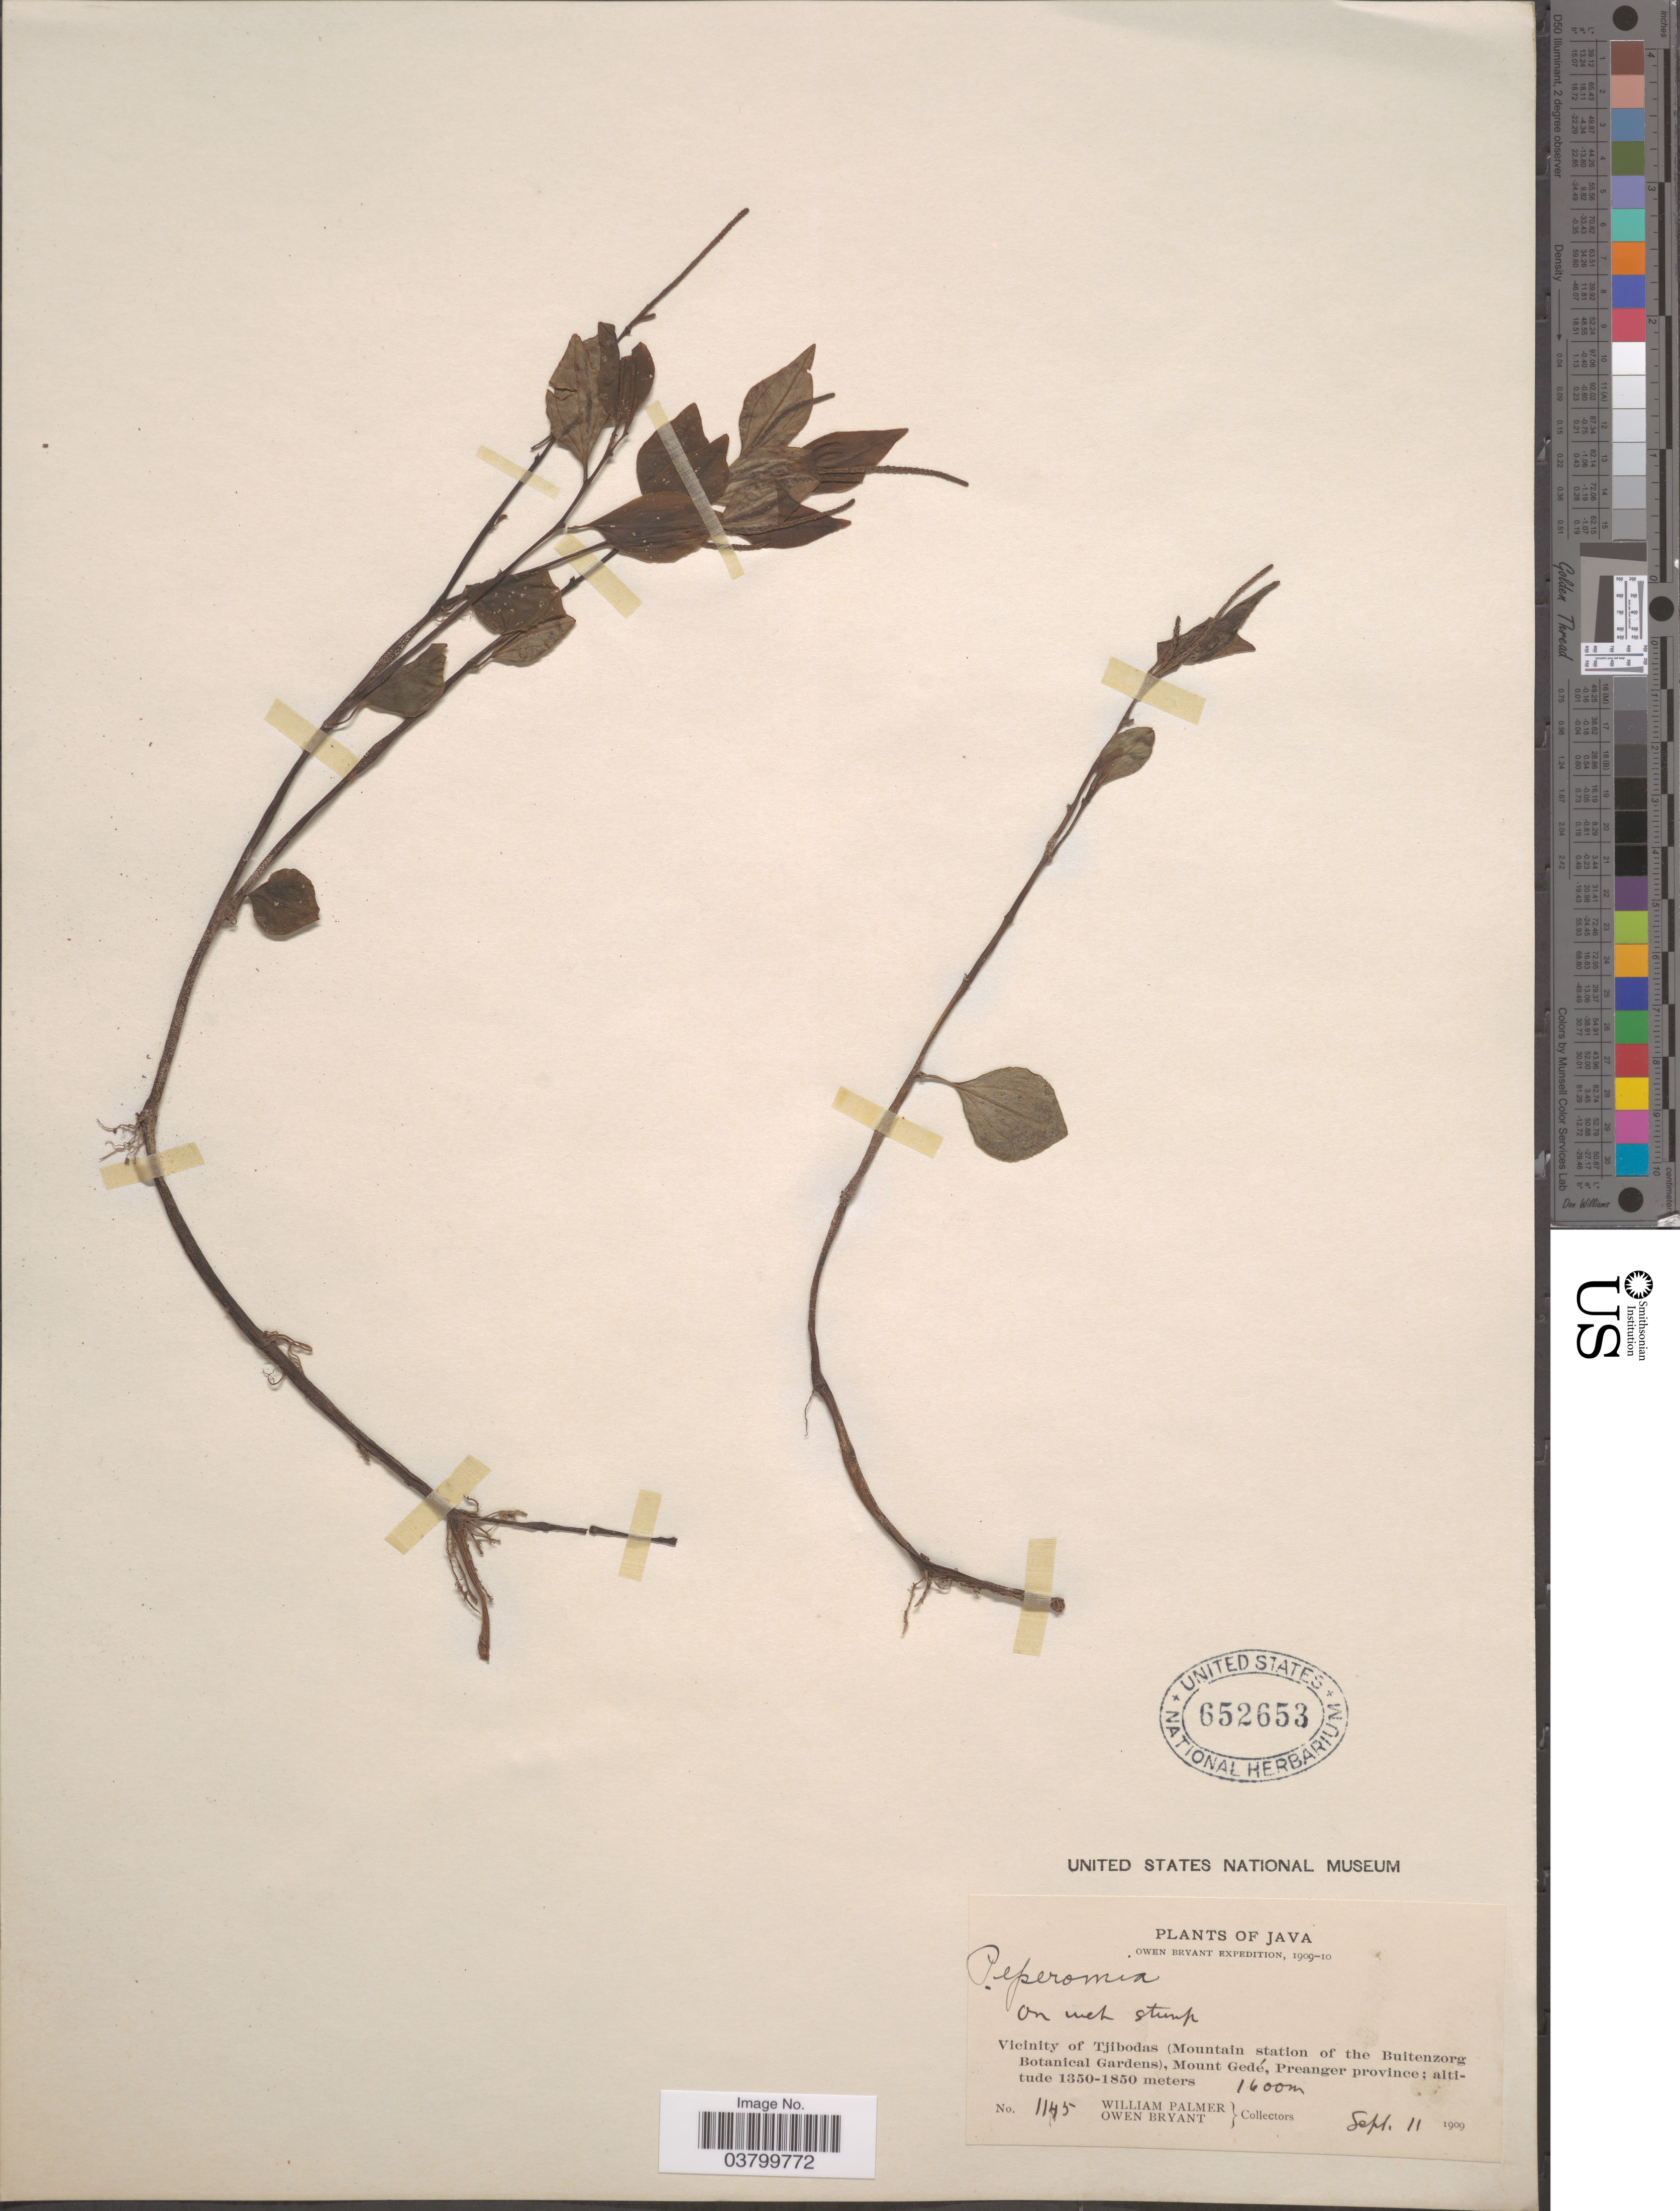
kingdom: Plantae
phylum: Tracheophyta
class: Magnoliopsida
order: Piperales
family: Piperaceae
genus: Peperomia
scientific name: Peperomia sp.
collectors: W. Palmer & O. Bryant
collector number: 1145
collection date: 1909-09-11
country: Indonesia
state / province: Java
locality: Vicinity of Tjibodas (Mountain station of the Buitenzorg Botanical Gardens), Mount Gedé, Preanger province.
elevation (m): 1600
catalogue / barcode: US 652653